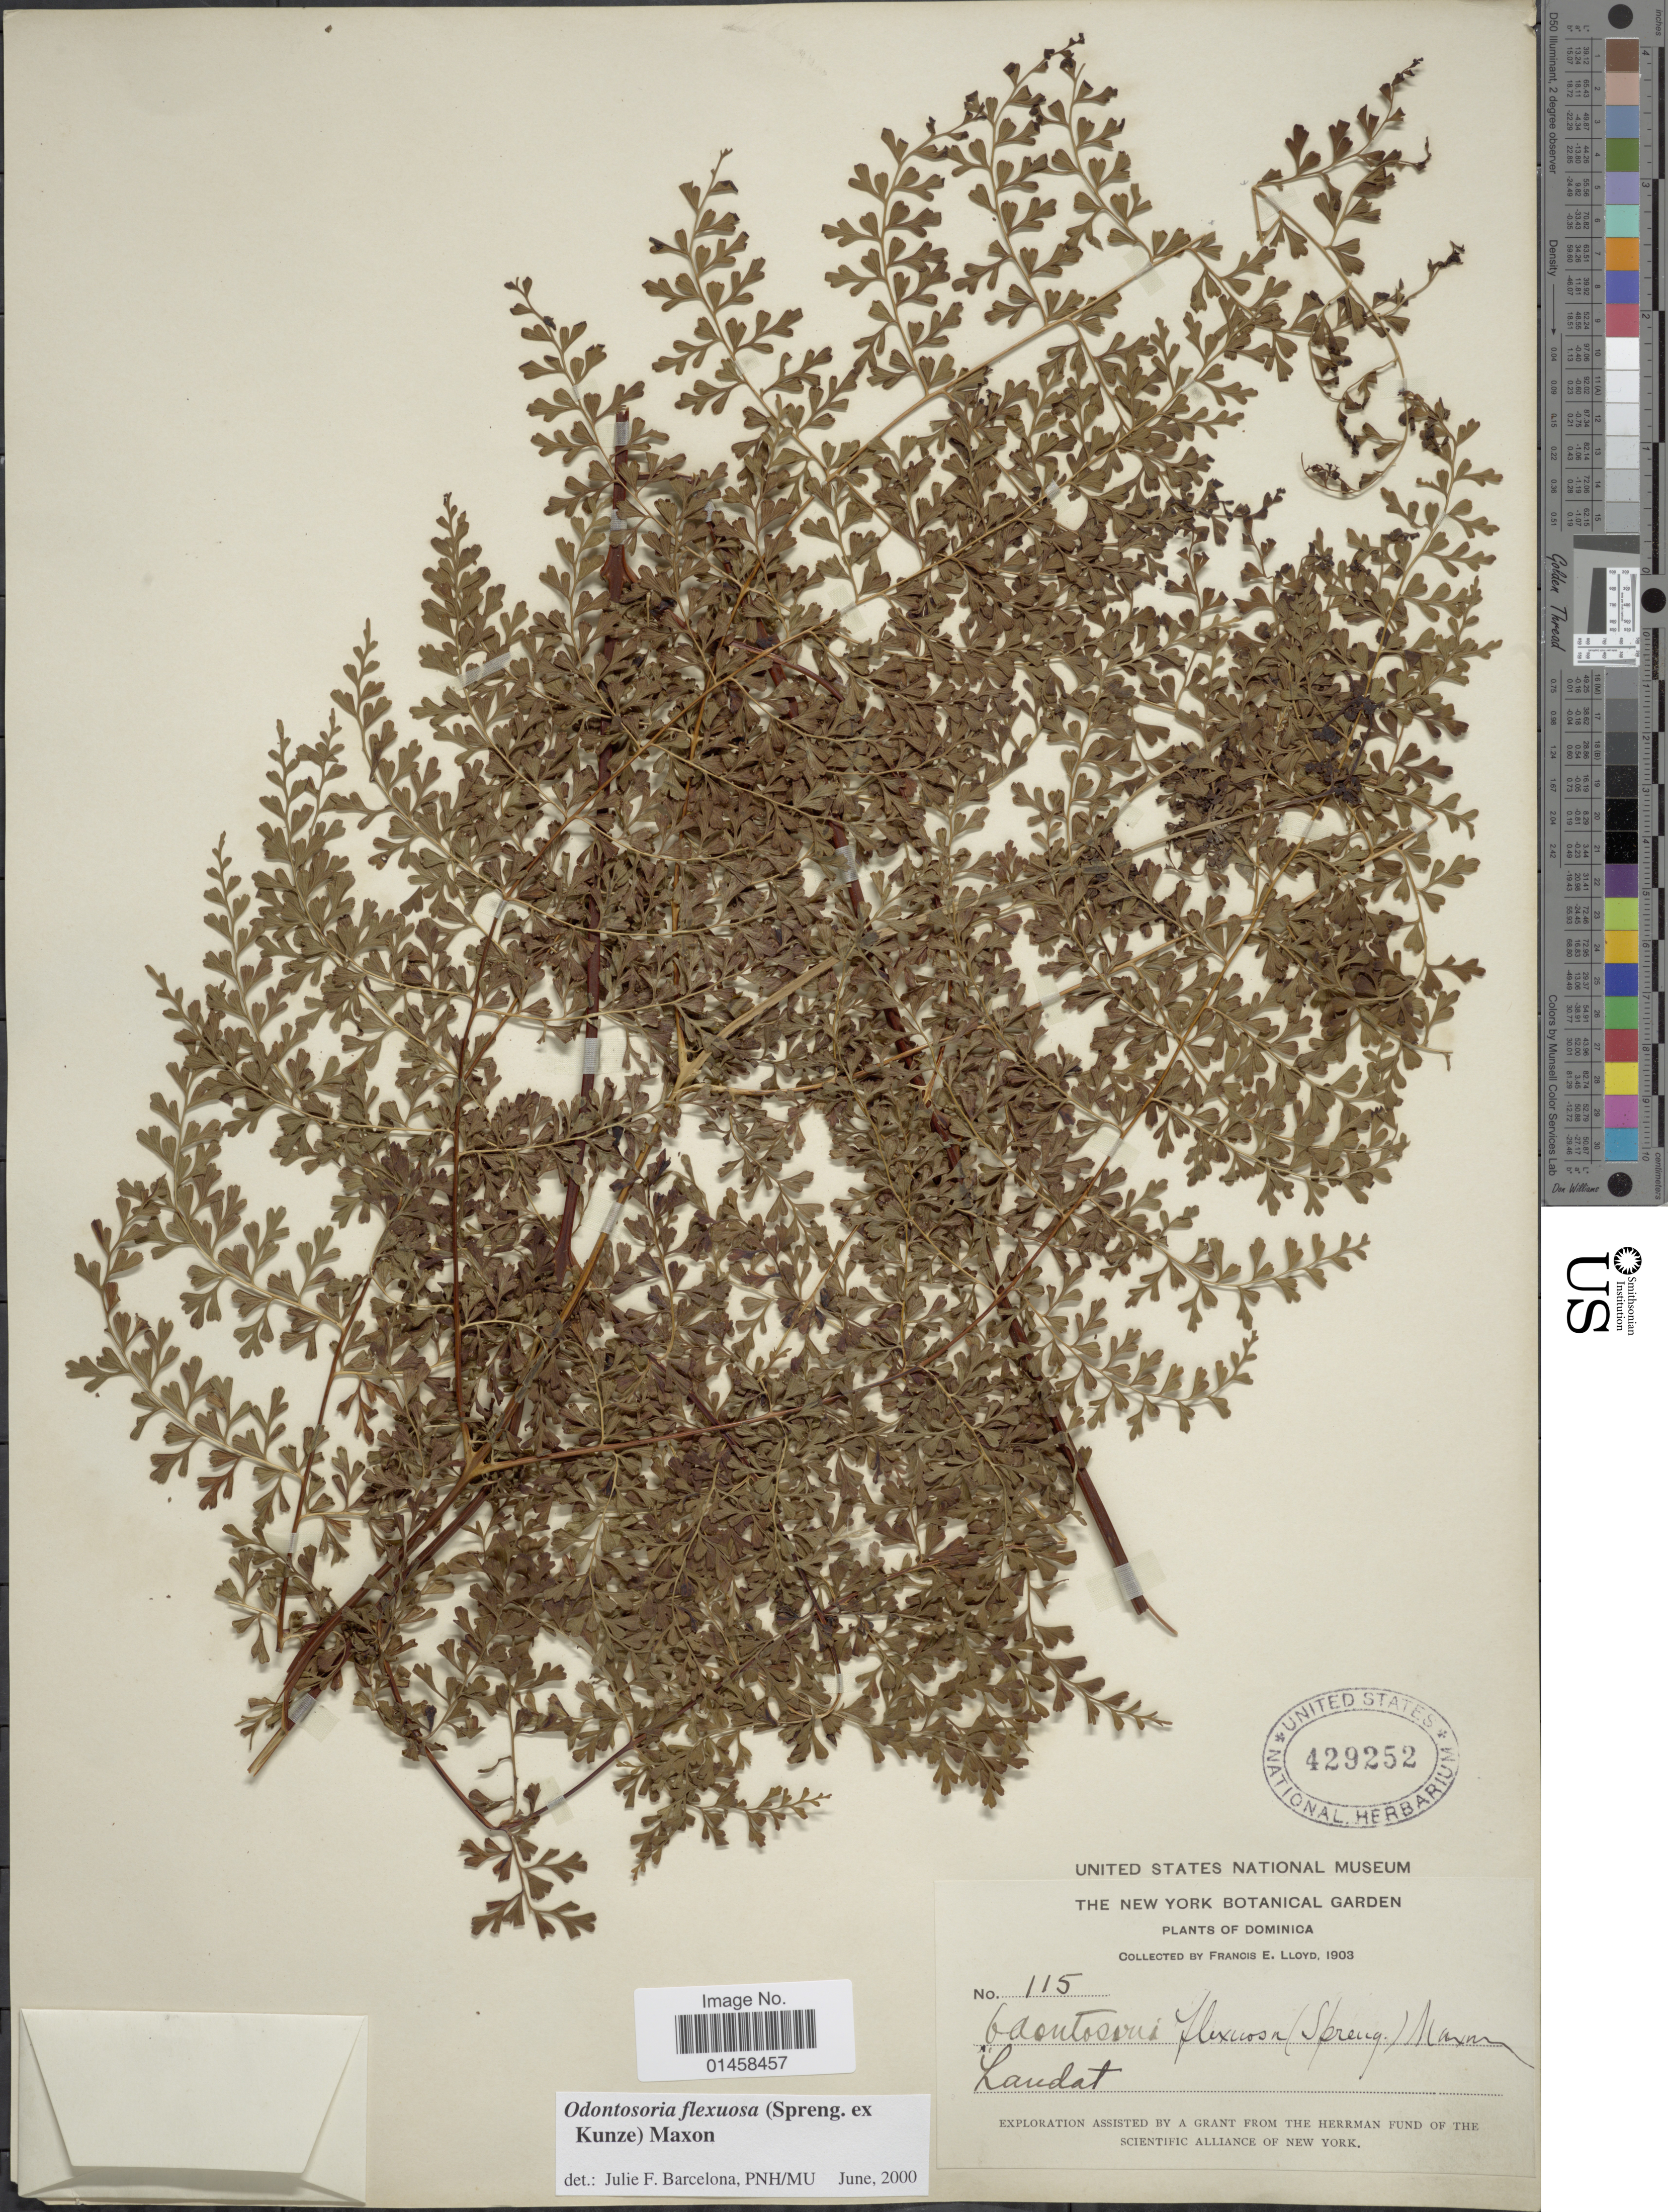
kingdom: Plantae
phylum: Tracheophyta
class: Polypodiopsida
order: Polypodiales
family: Lindsaeaceae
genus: Odontosoria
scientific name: Odontosoria flexuosa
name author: (Spreng. ex Kunze) Maxon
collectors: Lloyd, C. E.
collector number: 115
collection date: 1903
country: Dominica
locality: Laudat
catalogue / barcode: US 429252